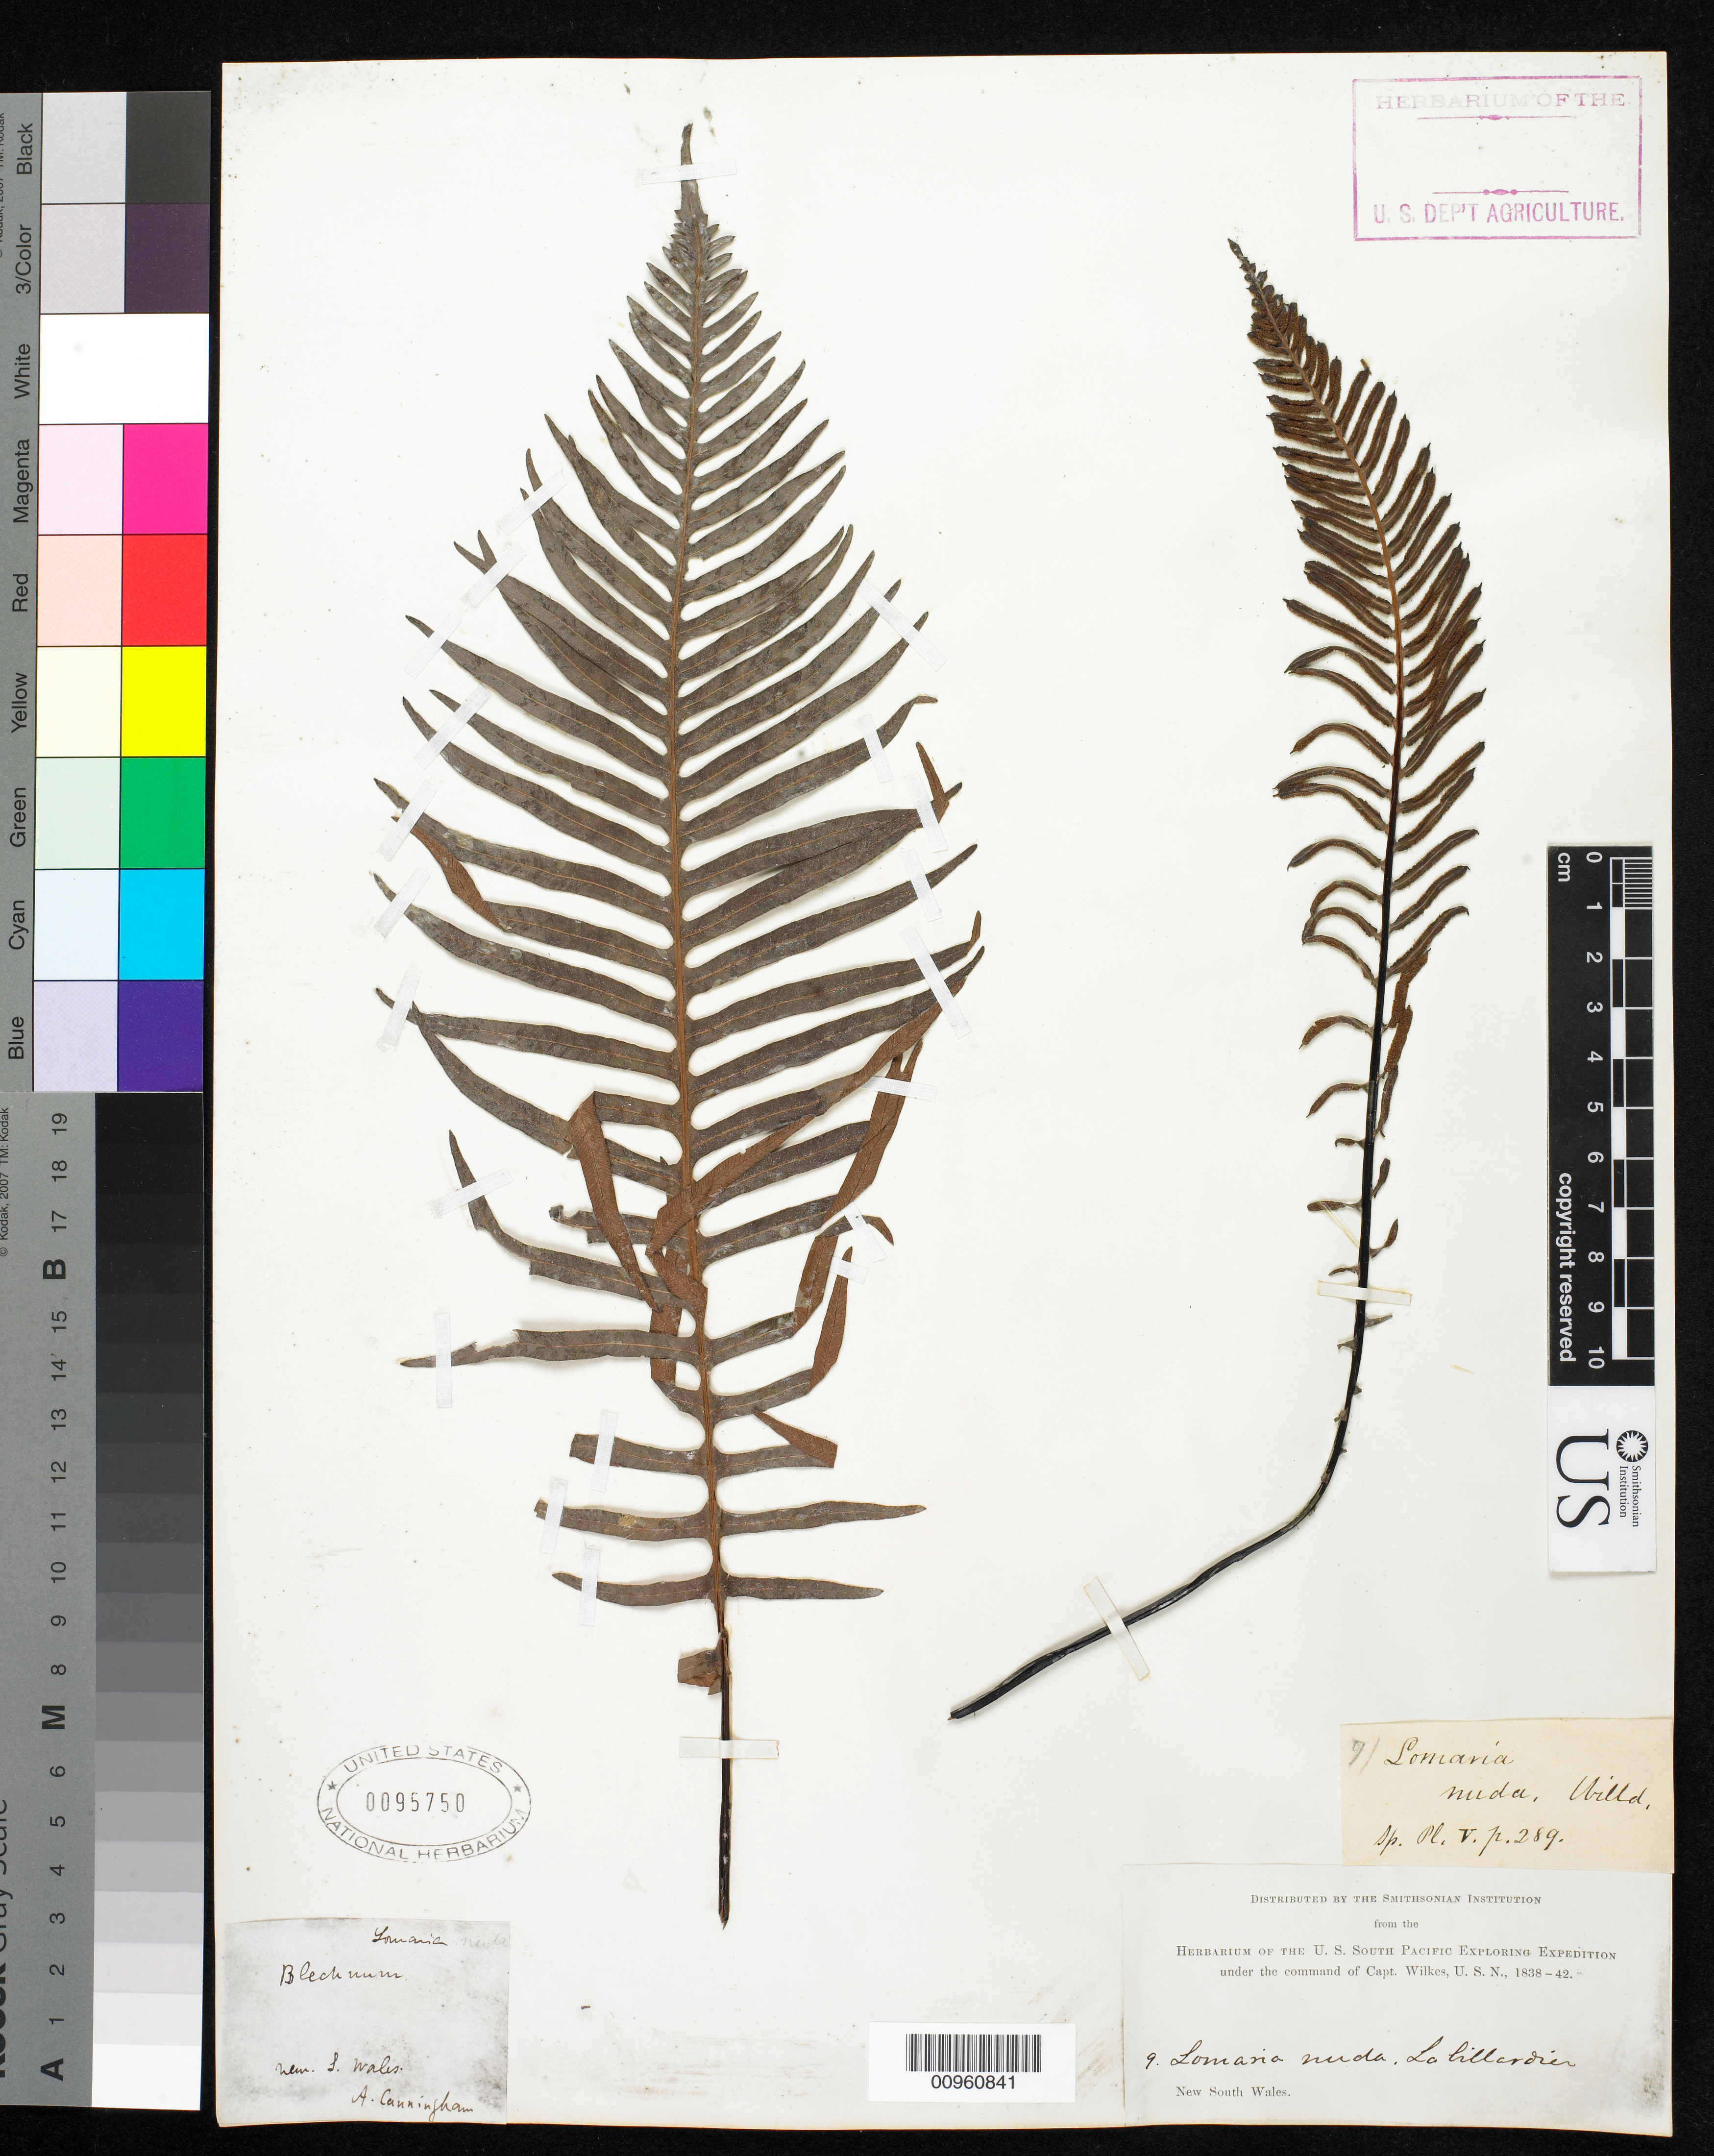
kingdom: Plantae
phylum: Tracheophyta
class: Polypodiopsida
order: Polypodiales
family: Blechnaceae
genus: Blechnum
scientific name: Blechnum nudum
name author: (Labill.) Mett. ex Luerss.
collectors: Wilkes Explor. Exped.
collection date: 1838/1842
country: Australia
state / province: New South Wales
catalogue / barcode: US 95750